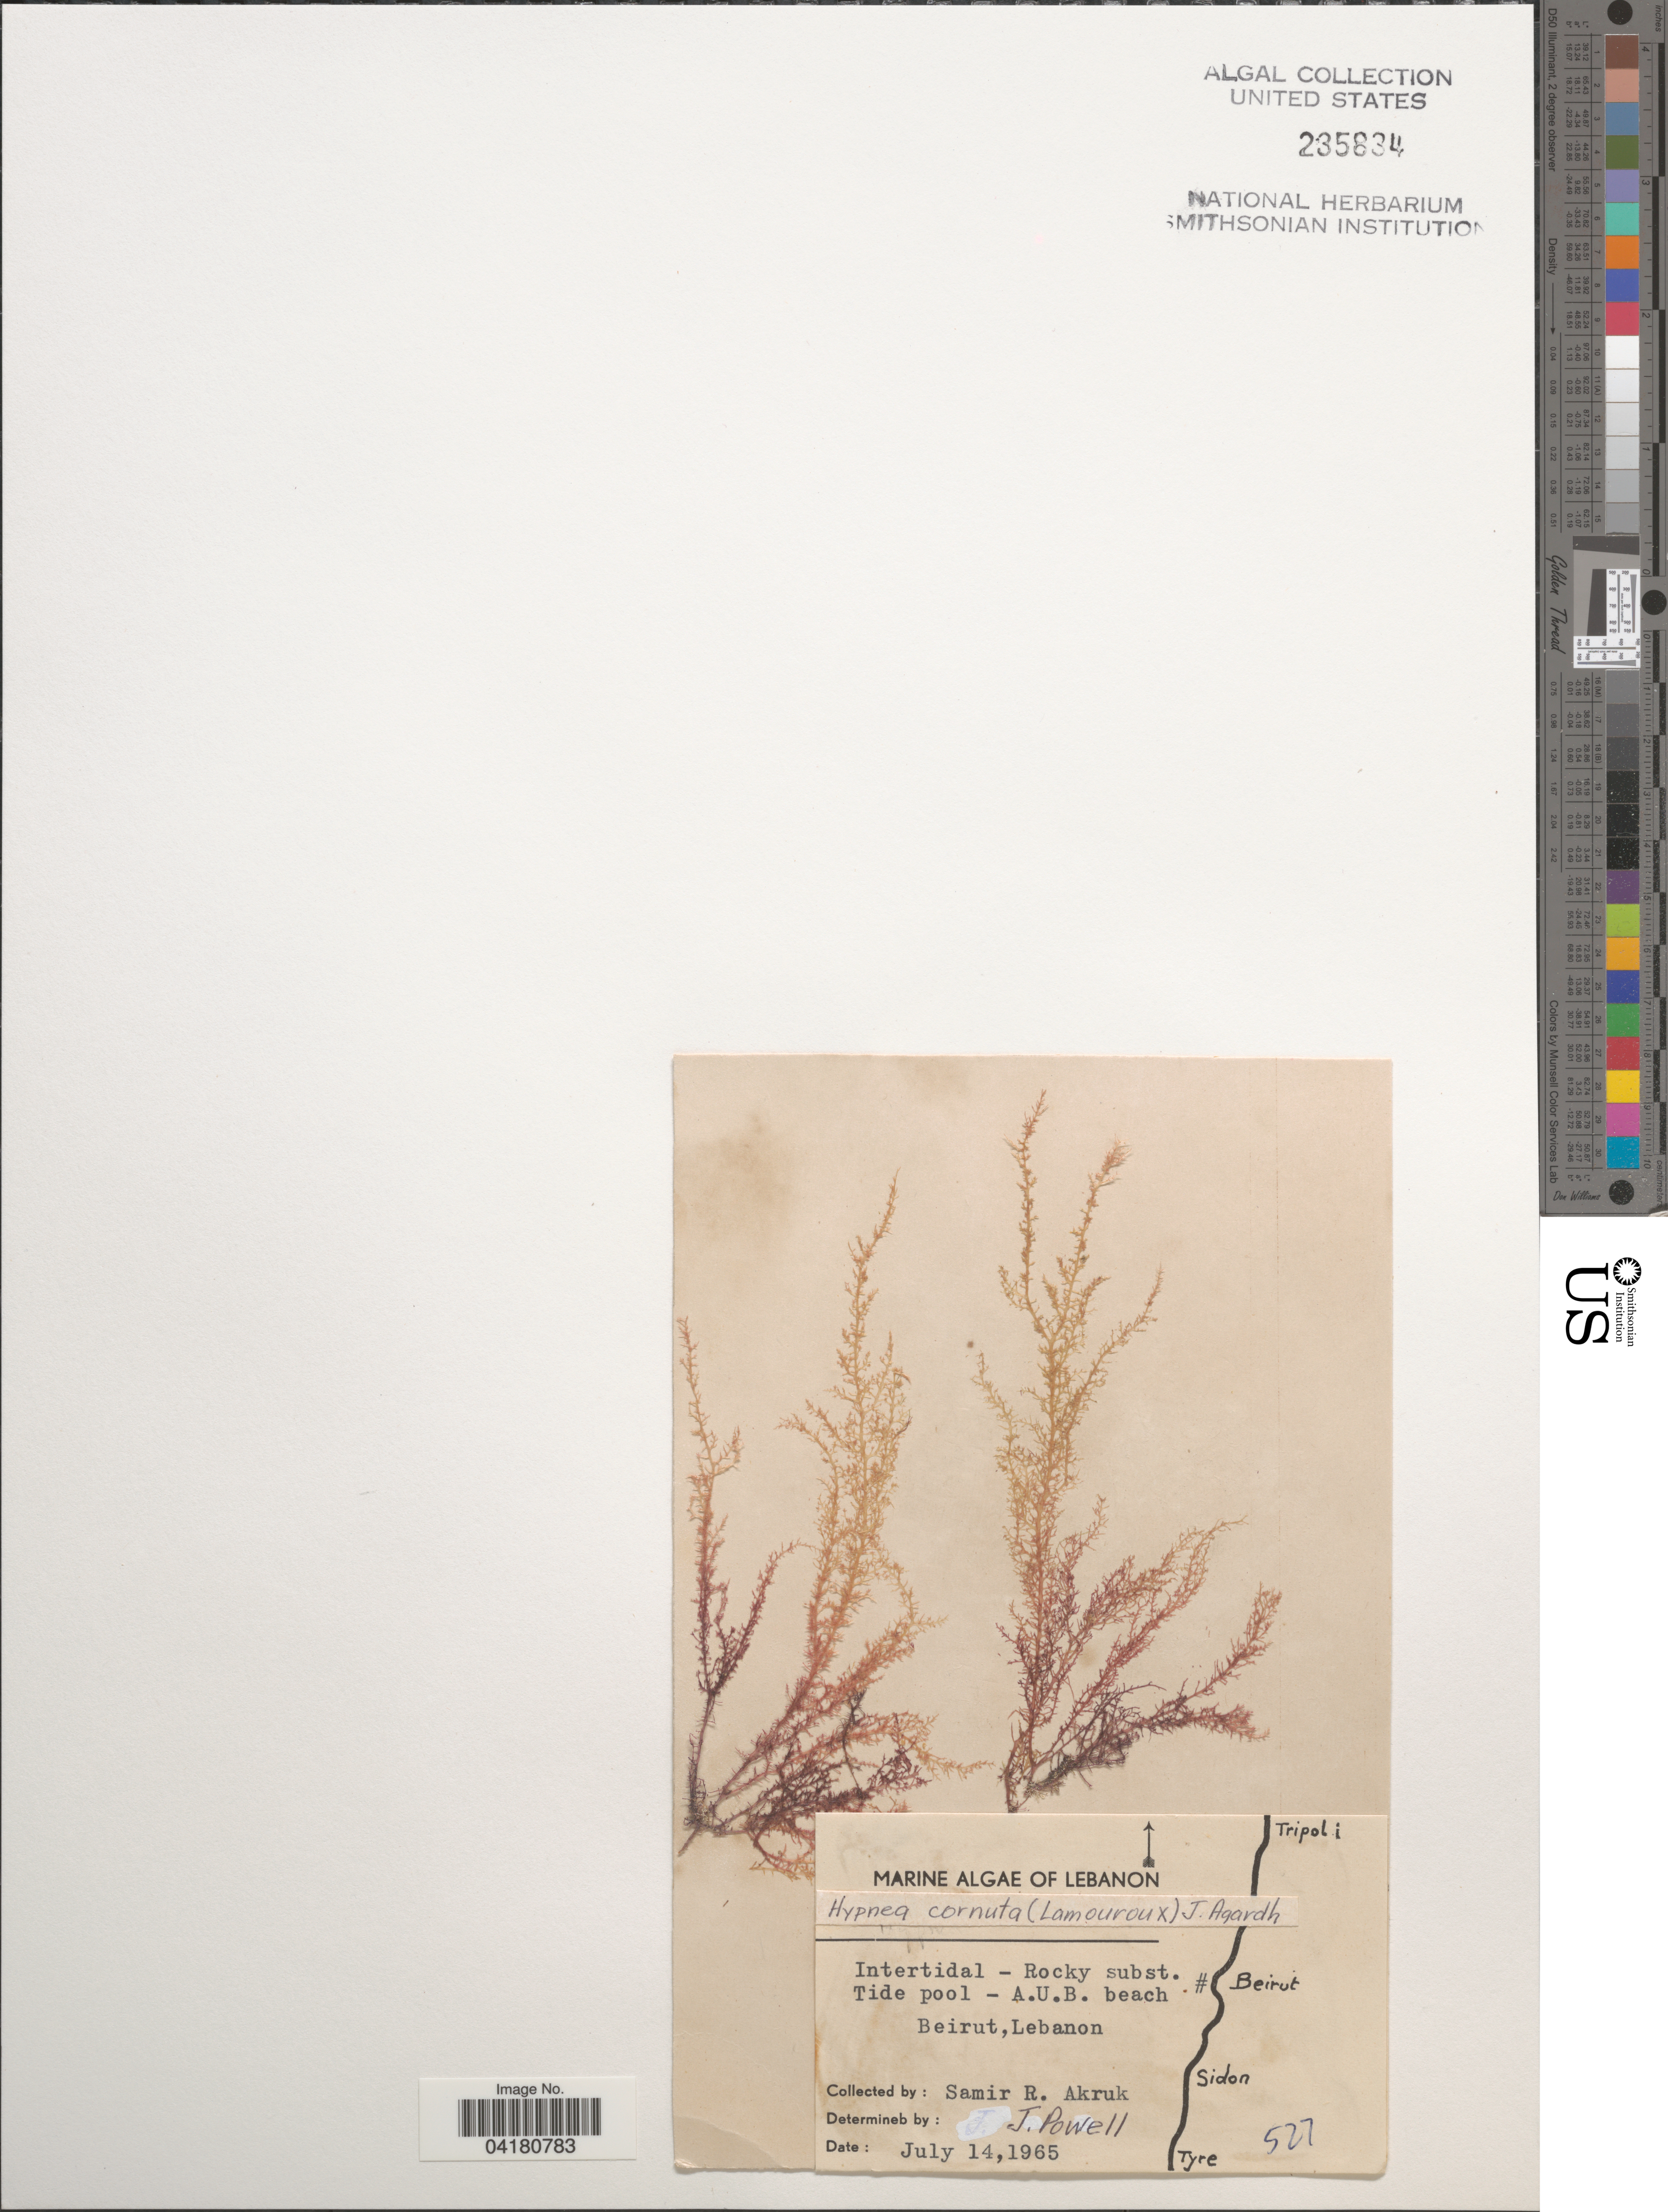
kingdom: Plantae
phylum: Rhodophyta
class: Florideophyceae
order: Gigartinales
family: Cystocloniaceae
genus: Hypnea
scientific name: Hypnea cornuta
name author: (Kütz.) J. Agardh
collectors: S. Akruk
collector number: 527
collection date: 1965-07-14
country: Lebanon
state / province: Beyrouth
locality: Intertidal - Rocky subst. Tide pool - A.U.B. beach. Beirut.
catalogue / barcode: US 235834